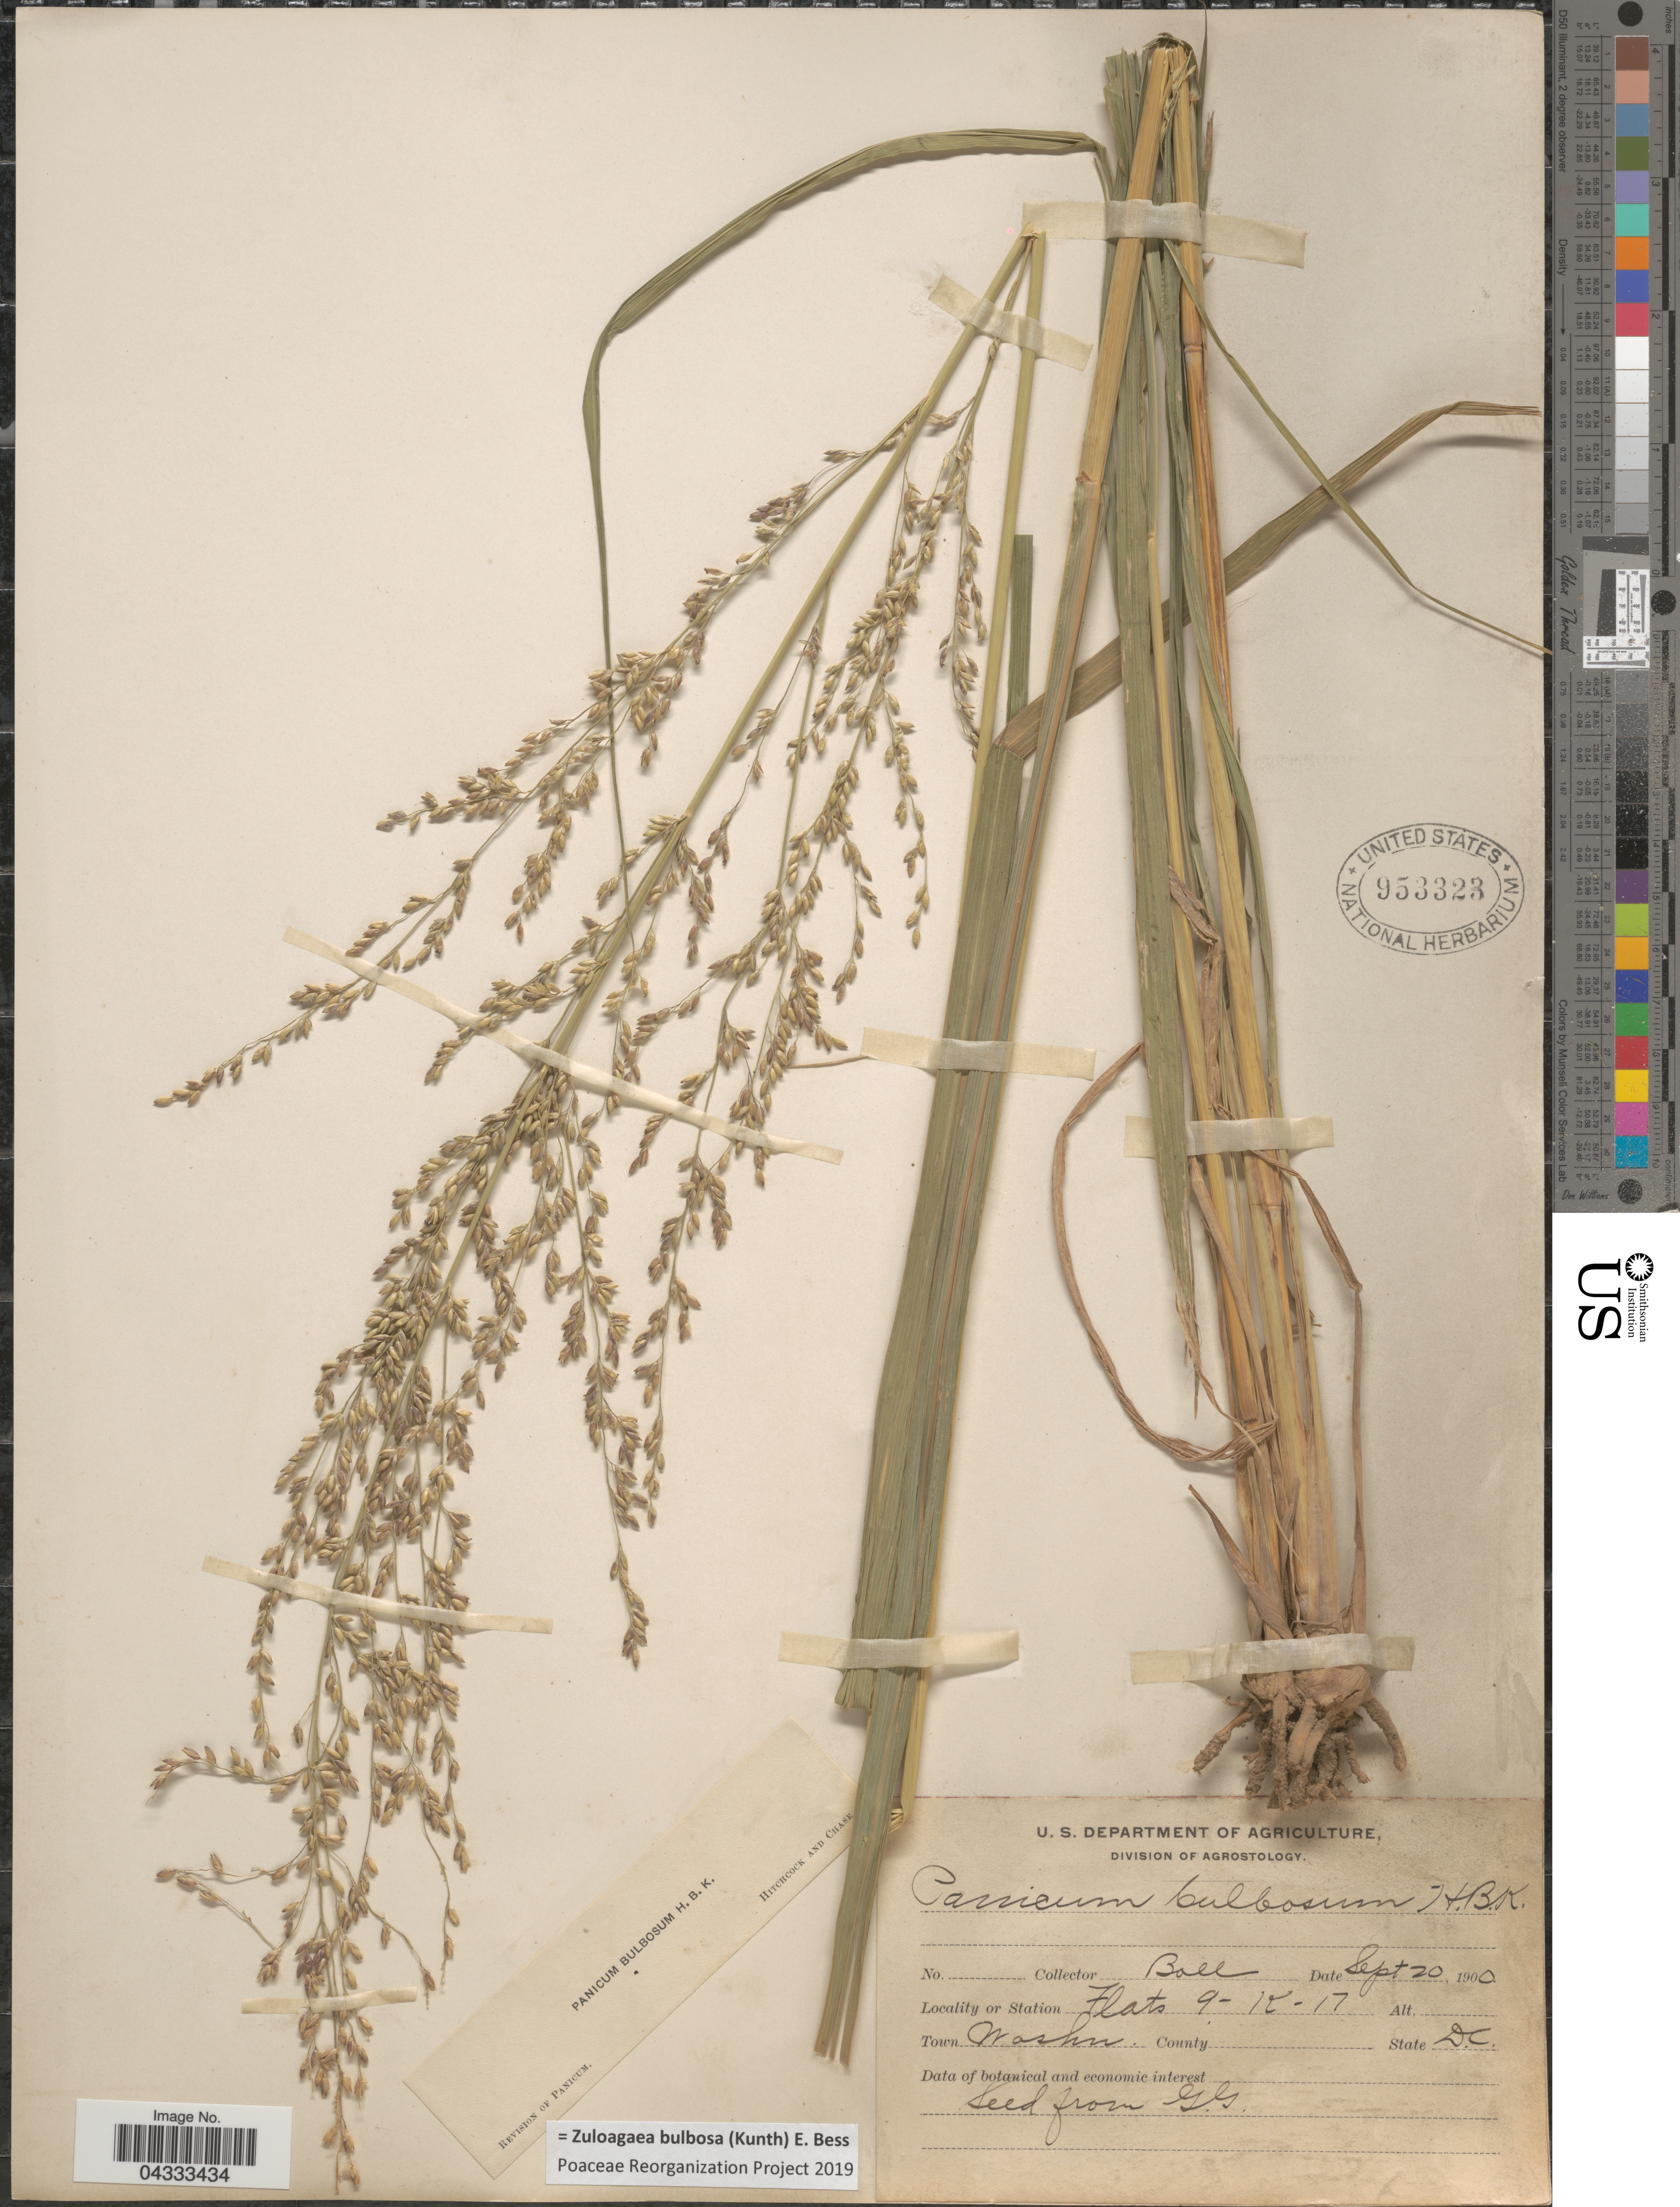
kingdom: Plantae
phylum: Tracheophyta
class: Liliopsida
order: Poales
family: Poaceae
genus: Zuloagaea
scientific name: Zuloagaea bulbosa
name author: (Kunth) E. Bess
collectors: -- Ball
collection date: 1900-09-20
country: United States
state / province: District of Columbia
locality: Flats 9-L-17. Town Washn.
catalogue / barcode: US 953323